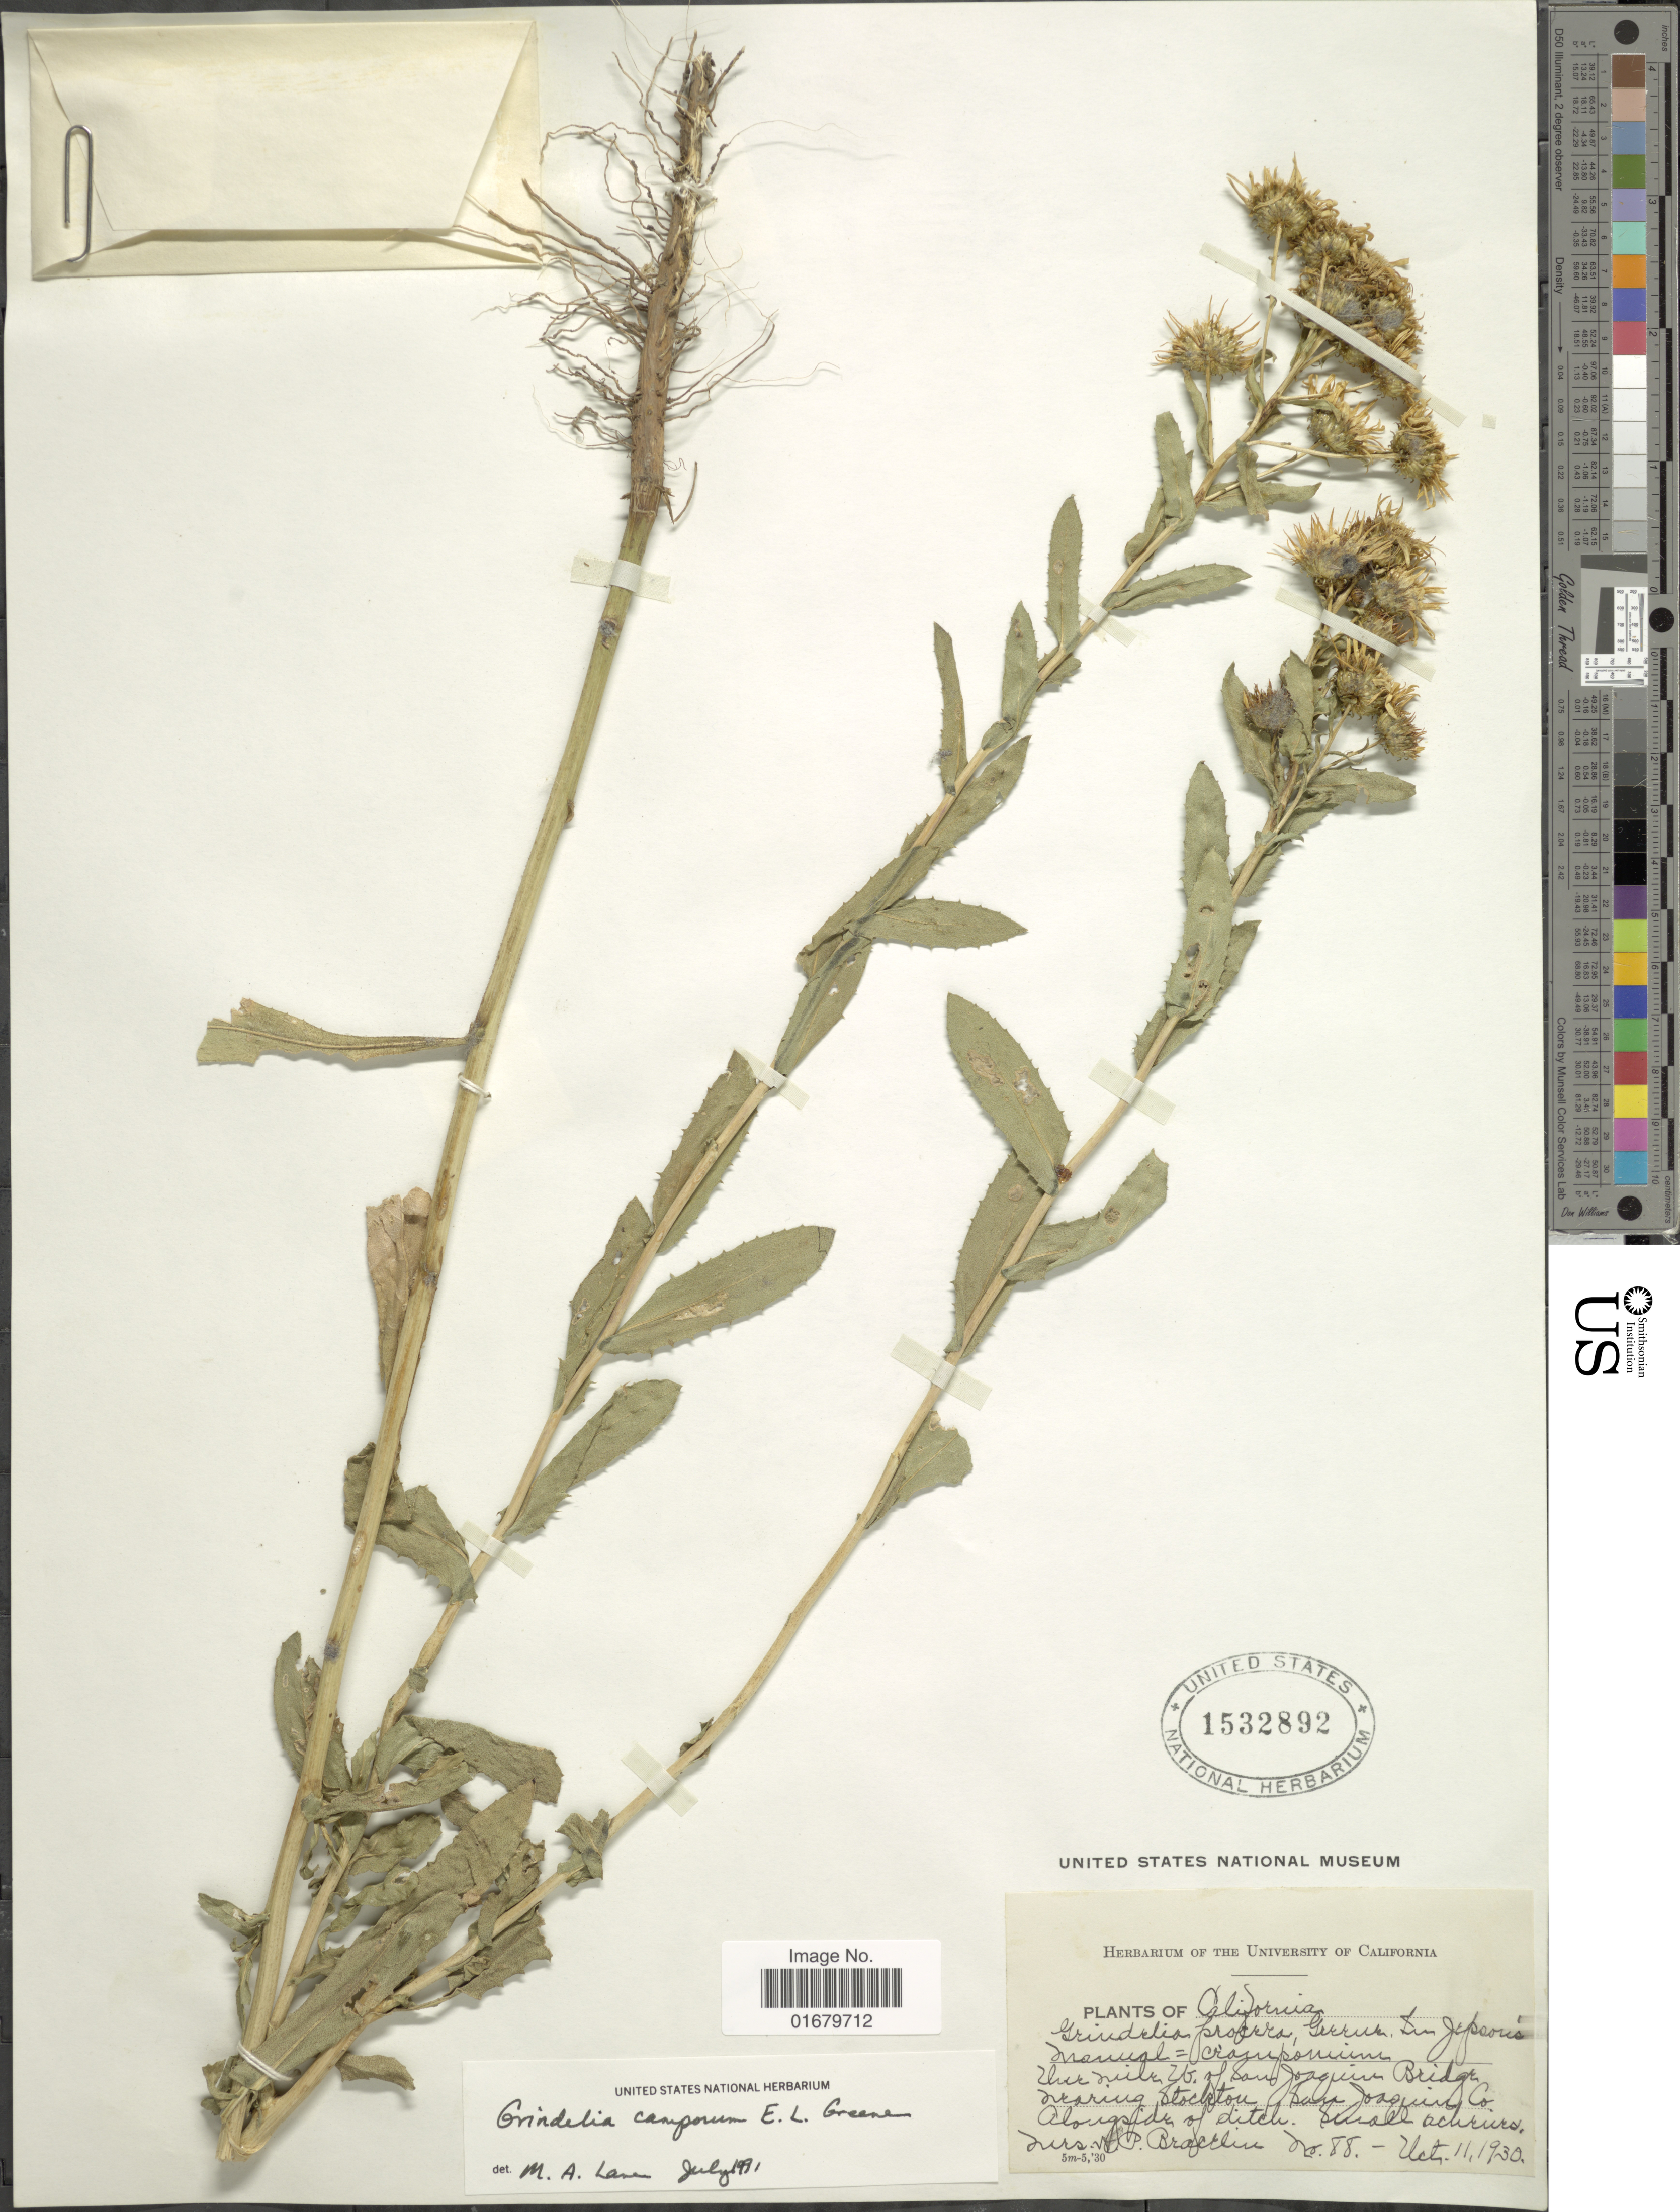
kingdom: Plantae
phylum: Tracheophyta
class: Magnoliopsida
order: Asterales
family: Asteraceae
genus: Grindelia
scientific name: Grindelia camporum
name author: Greene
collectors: H. Bracelin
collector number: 88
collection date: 1930-10-11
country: United States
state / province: California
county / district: San Joaquin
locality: Over mile W of San Joaquin Bridge, nearing Stockton. San Joaquin Co.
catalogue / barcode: US 1532892